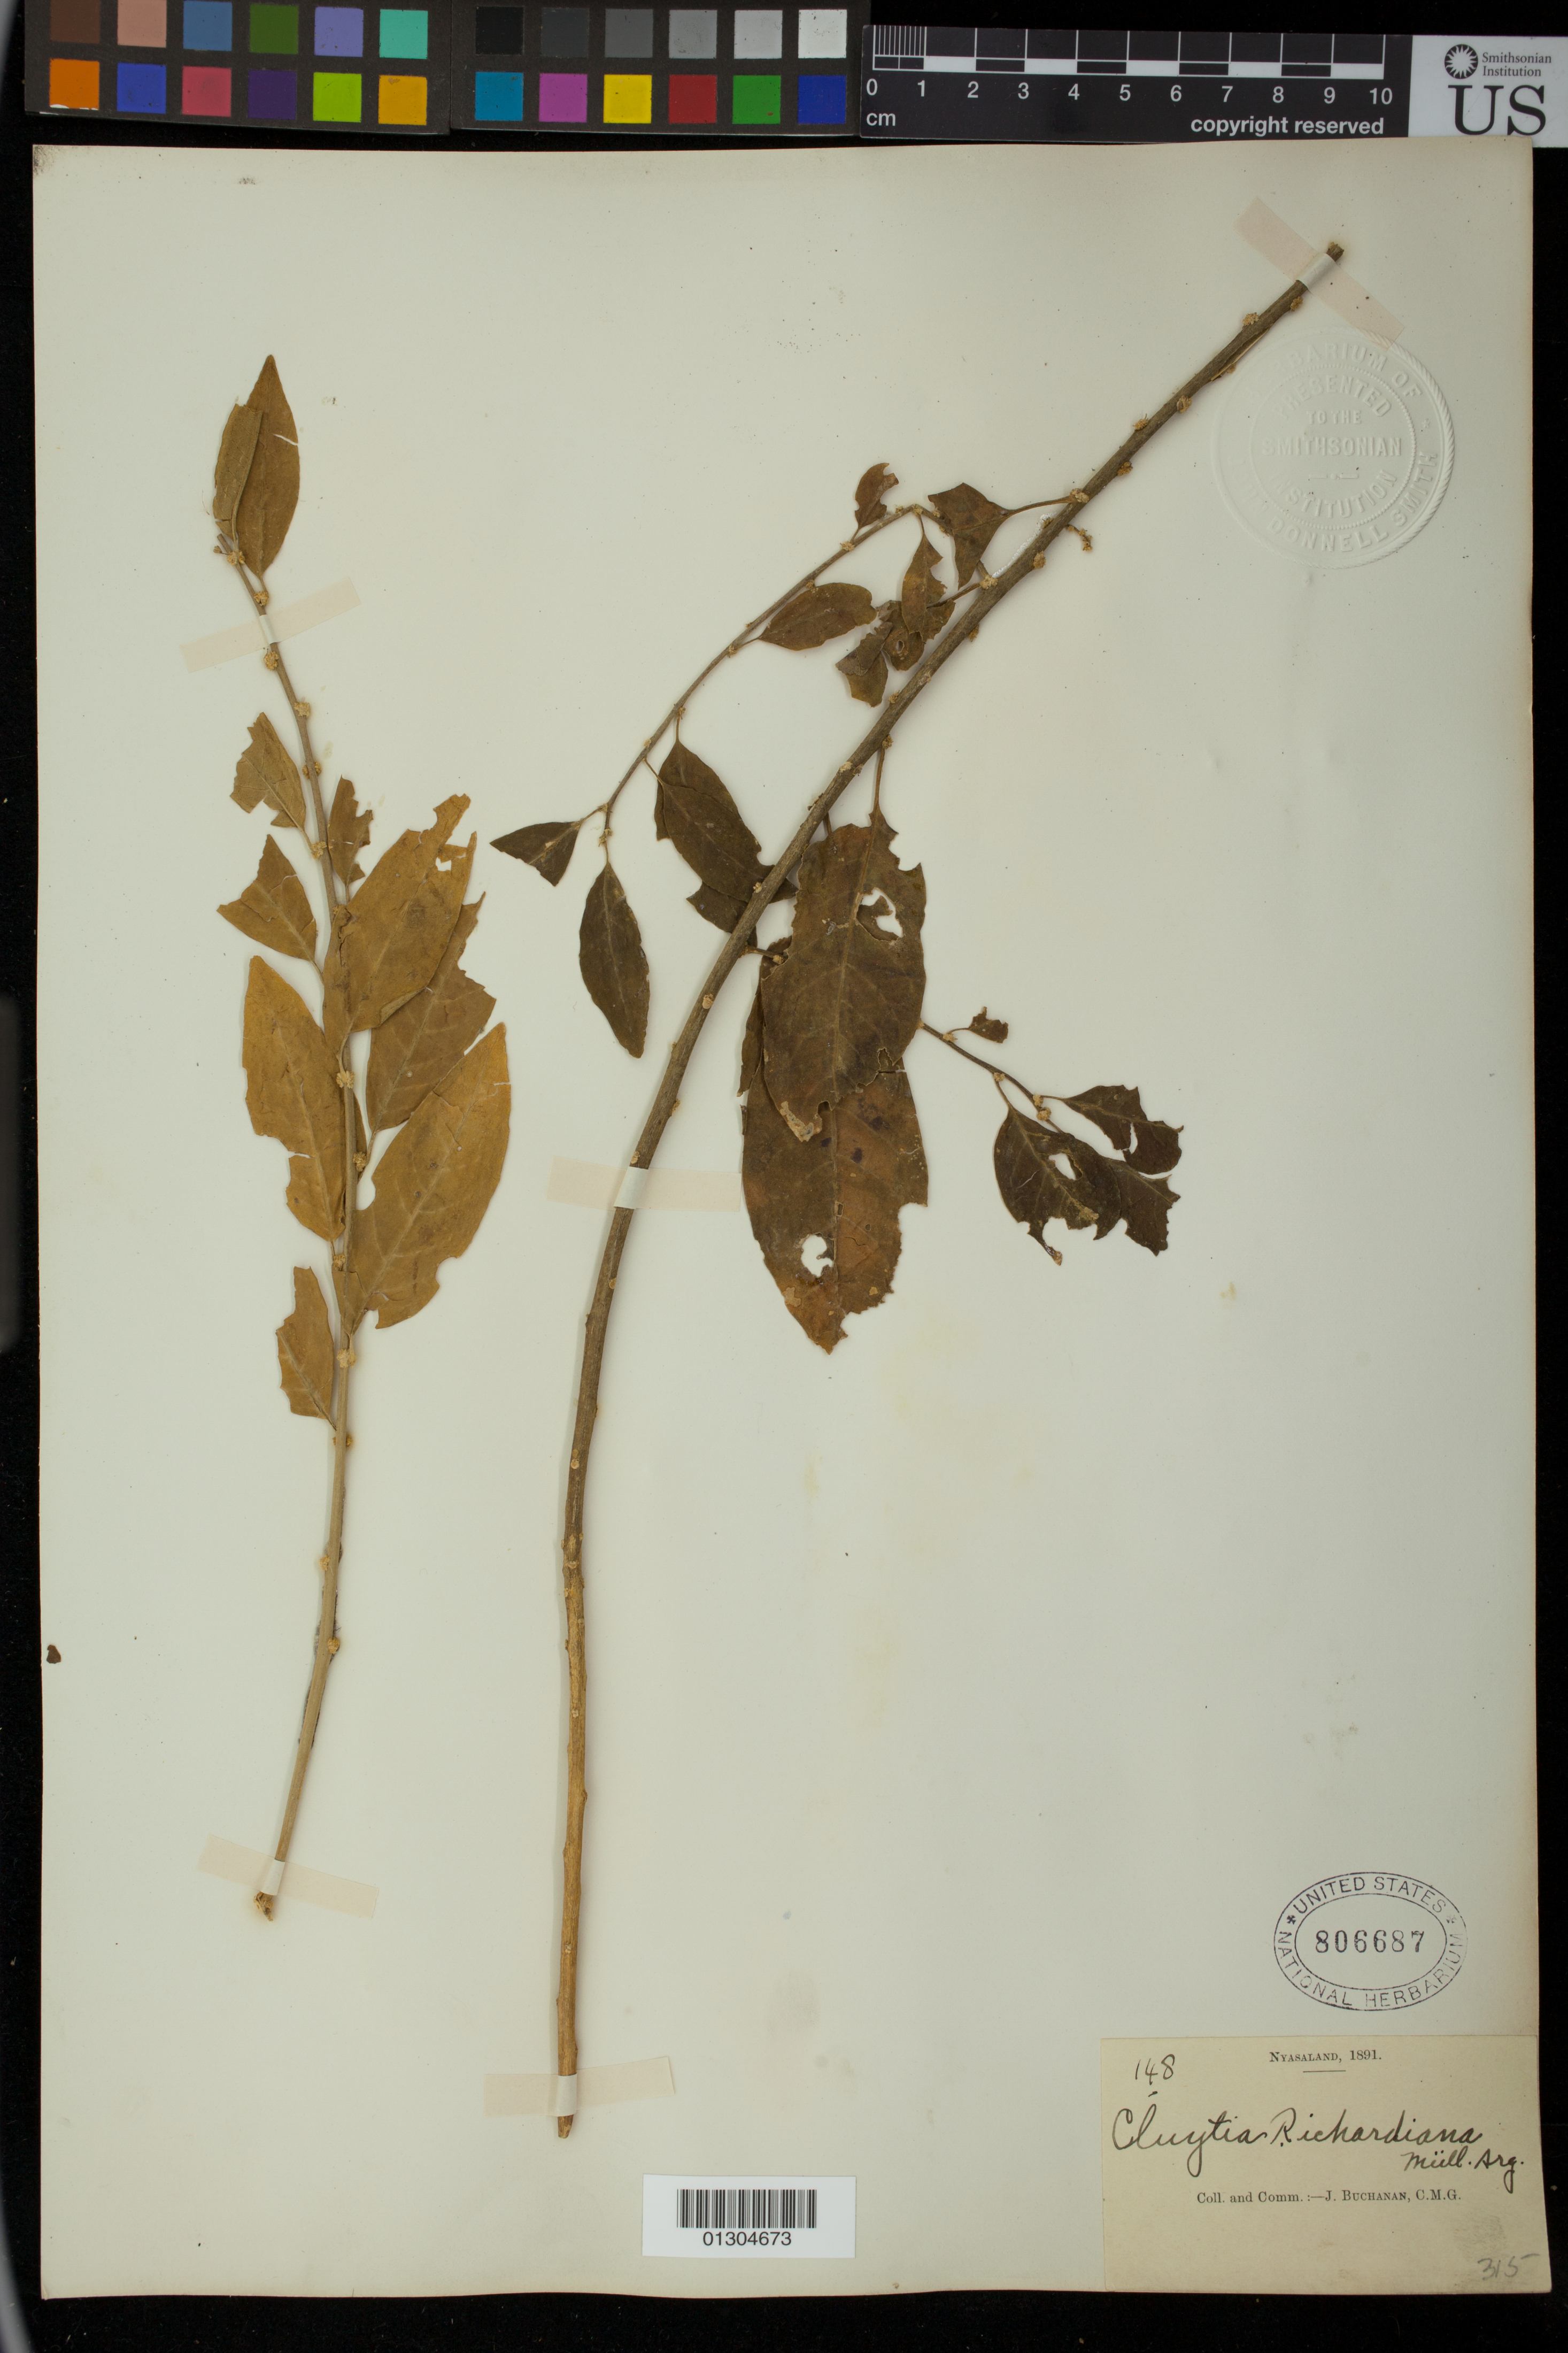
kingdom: Plantae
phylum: Tracheophyta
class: Magnoliopsida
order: Malpighiales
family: Peraceae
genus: Clutia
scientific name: Clutia richardiana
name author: Müll. Arg.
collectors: J. Buchanan, C.M.G.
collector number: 148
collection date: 1891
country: Malawi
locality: Nyasaland [Malawi].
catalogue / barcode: US 806687